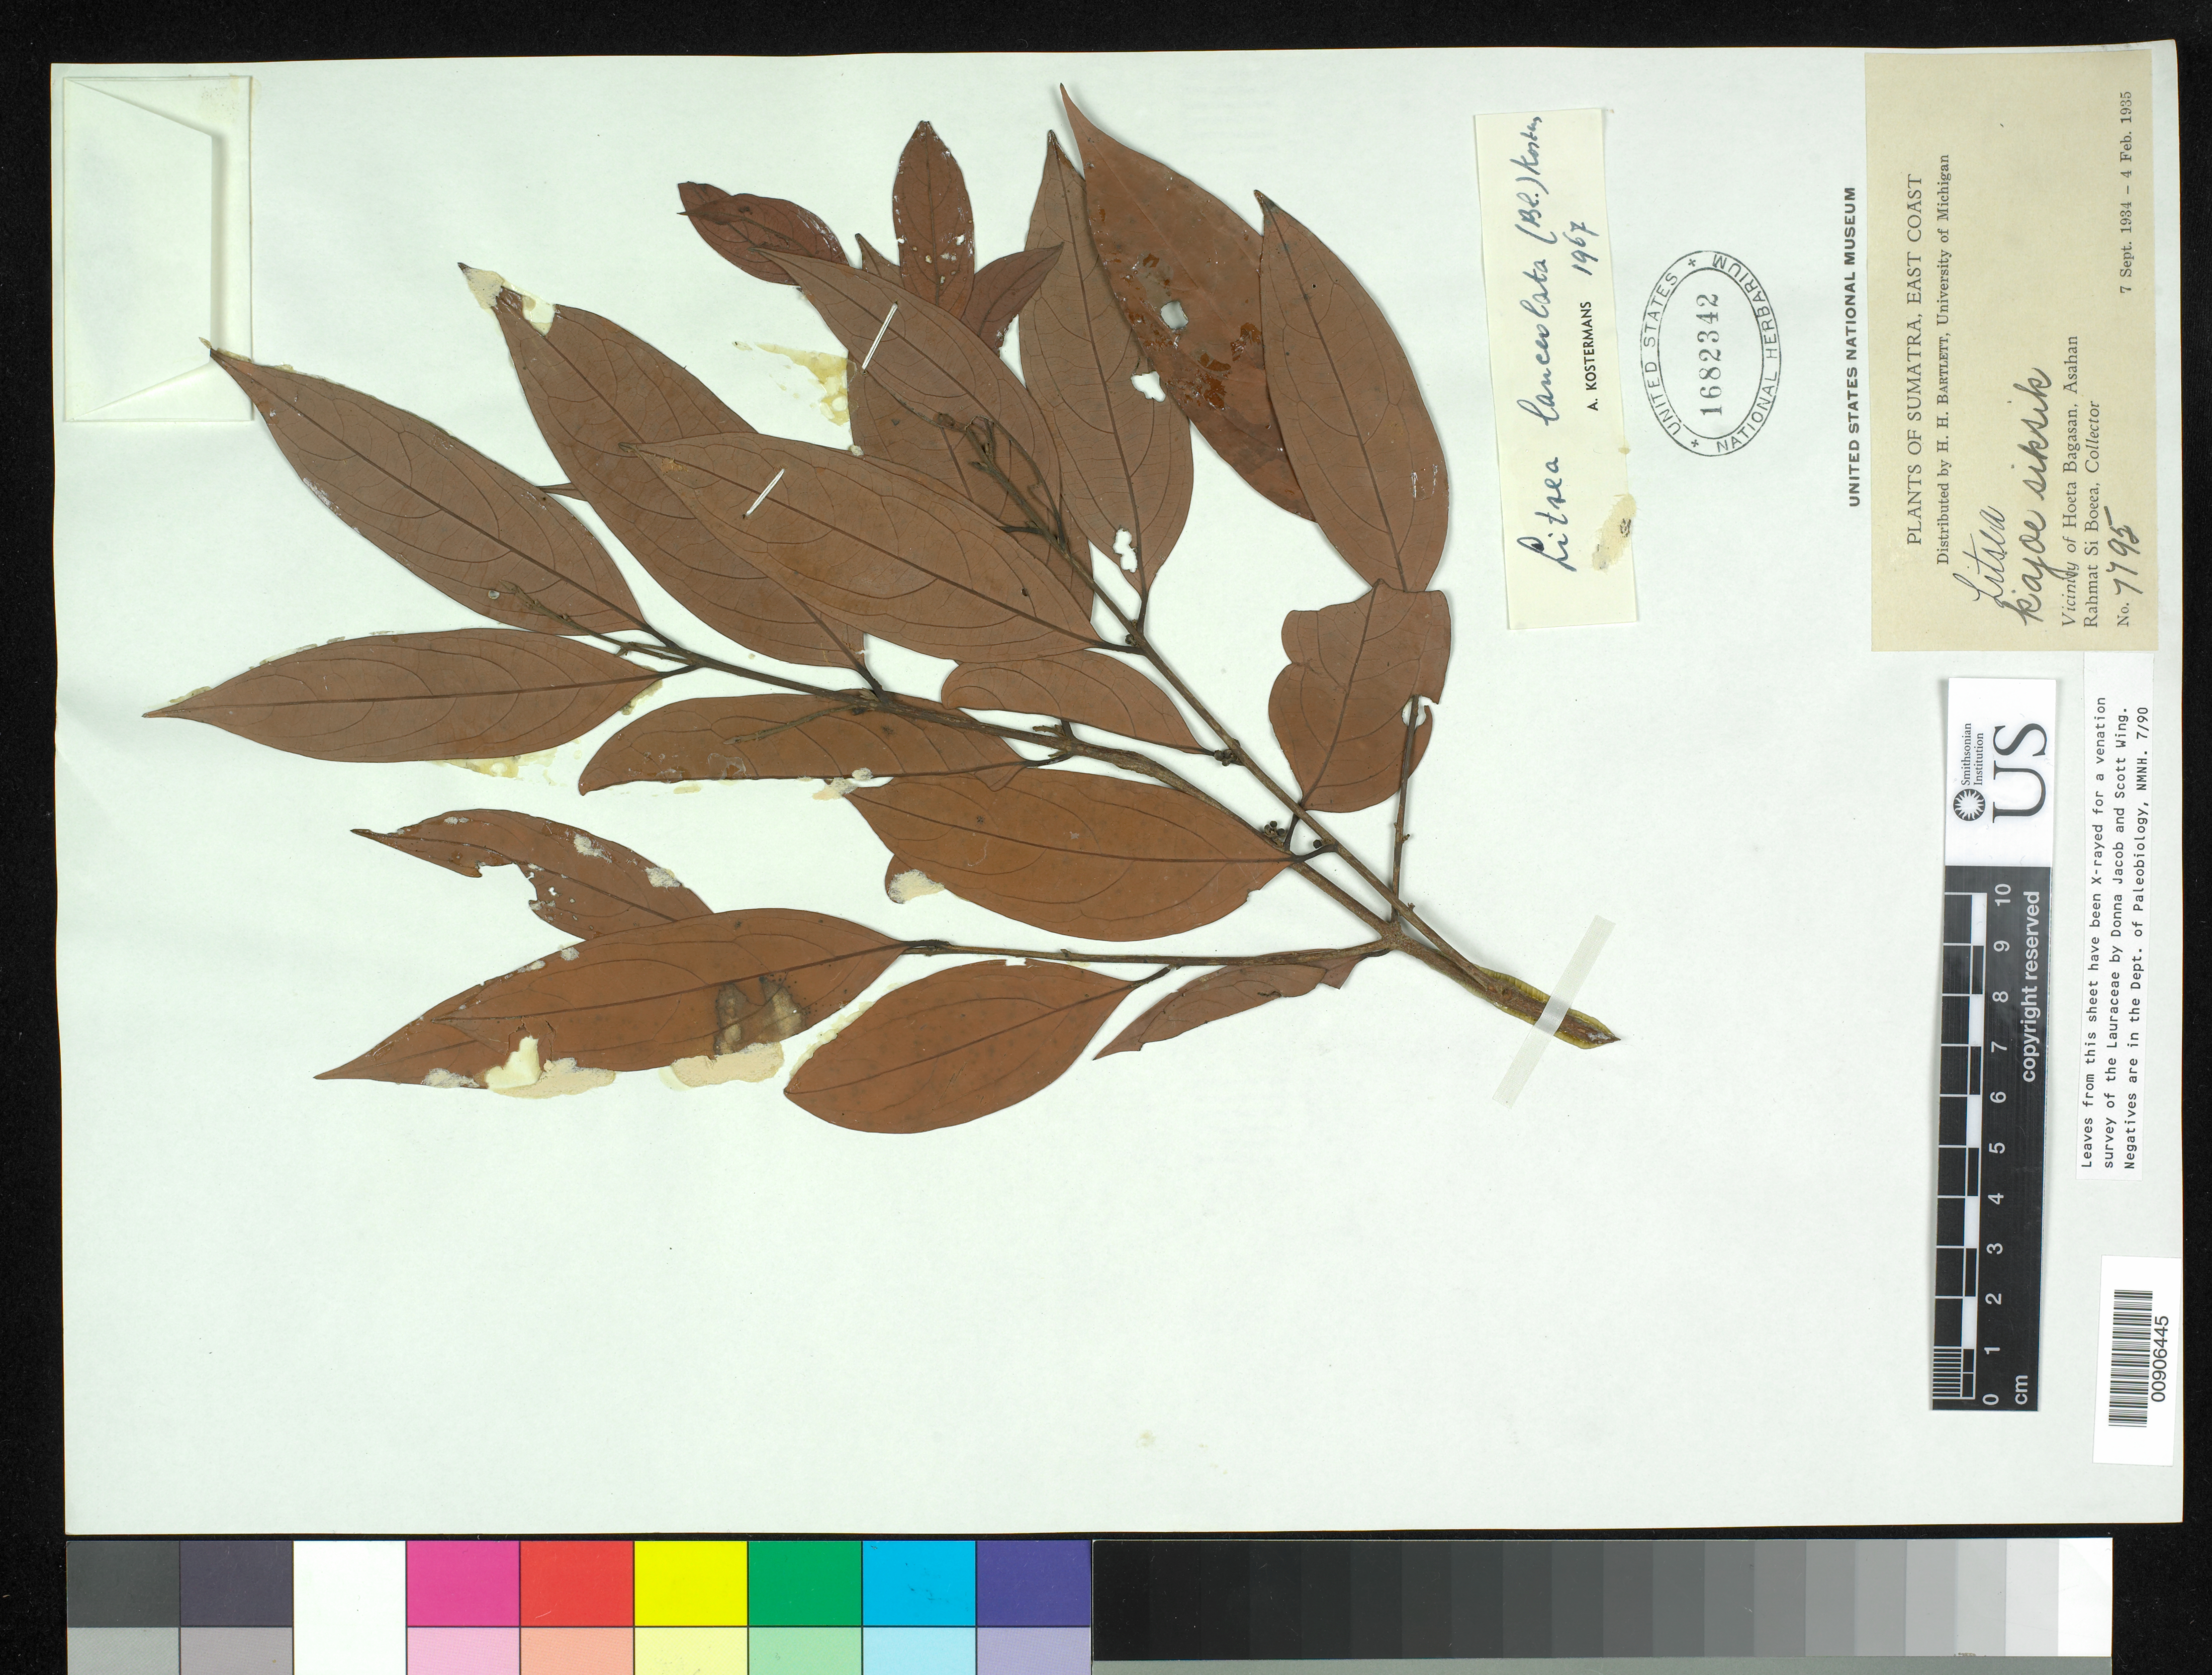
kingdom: Plantae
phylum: Tracheophyta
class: Magnoliopsida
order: Laurales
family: Lauraceae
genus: Litsea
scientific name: Litsea subumbelliflora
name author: Kosterm.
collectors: Rahmat Si Boeea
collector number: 7795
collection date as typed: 07 Sep 1934 to 04 Feb 1935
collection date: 1934-09-07/1935-02-04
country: Indonesia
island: Sumatra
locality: Vicinity of Hoeta Bagasan, Asahan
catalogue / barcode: US 1682342